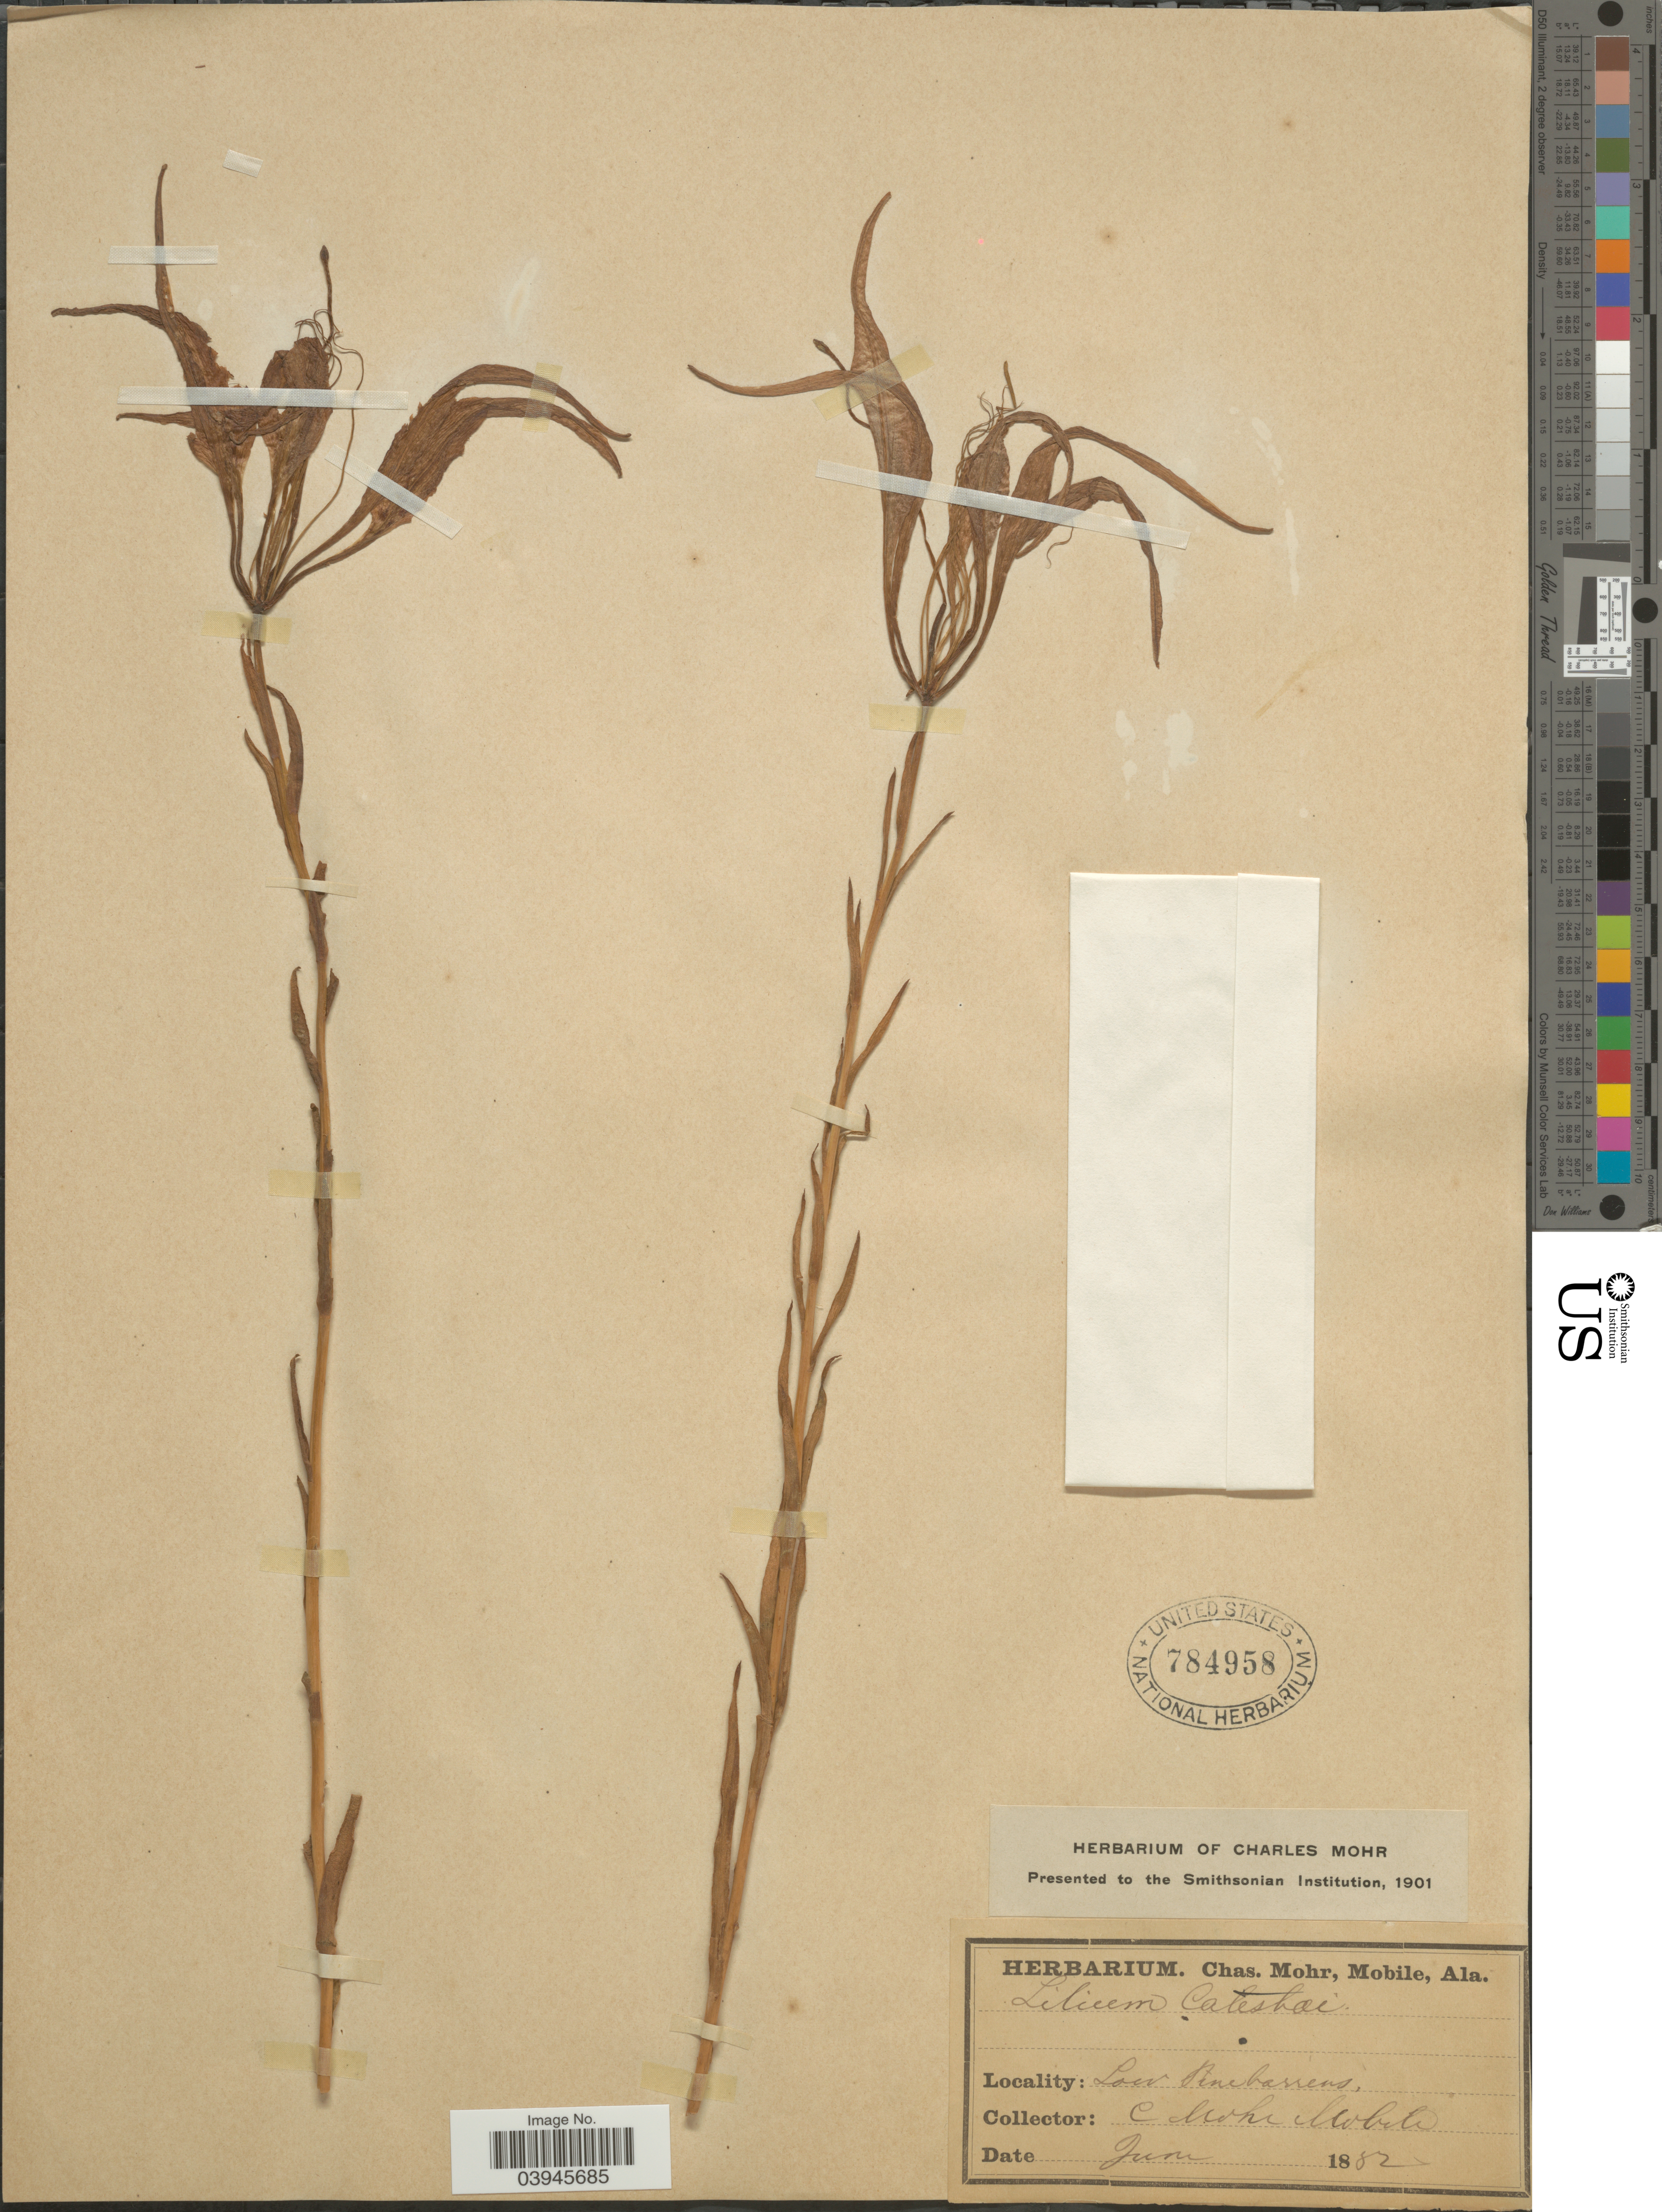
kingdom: Plantae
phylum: Tracheophyta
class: Liliopsida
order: Liliales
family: Liliaceae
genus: Lilium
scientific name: Lilium catesbaei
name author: Walter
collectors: Mohr, C. T. (herbarium)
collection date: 1882-06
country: United States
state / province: Alabama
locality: Low Pine barrens, Mobile.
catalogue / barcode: US 784958